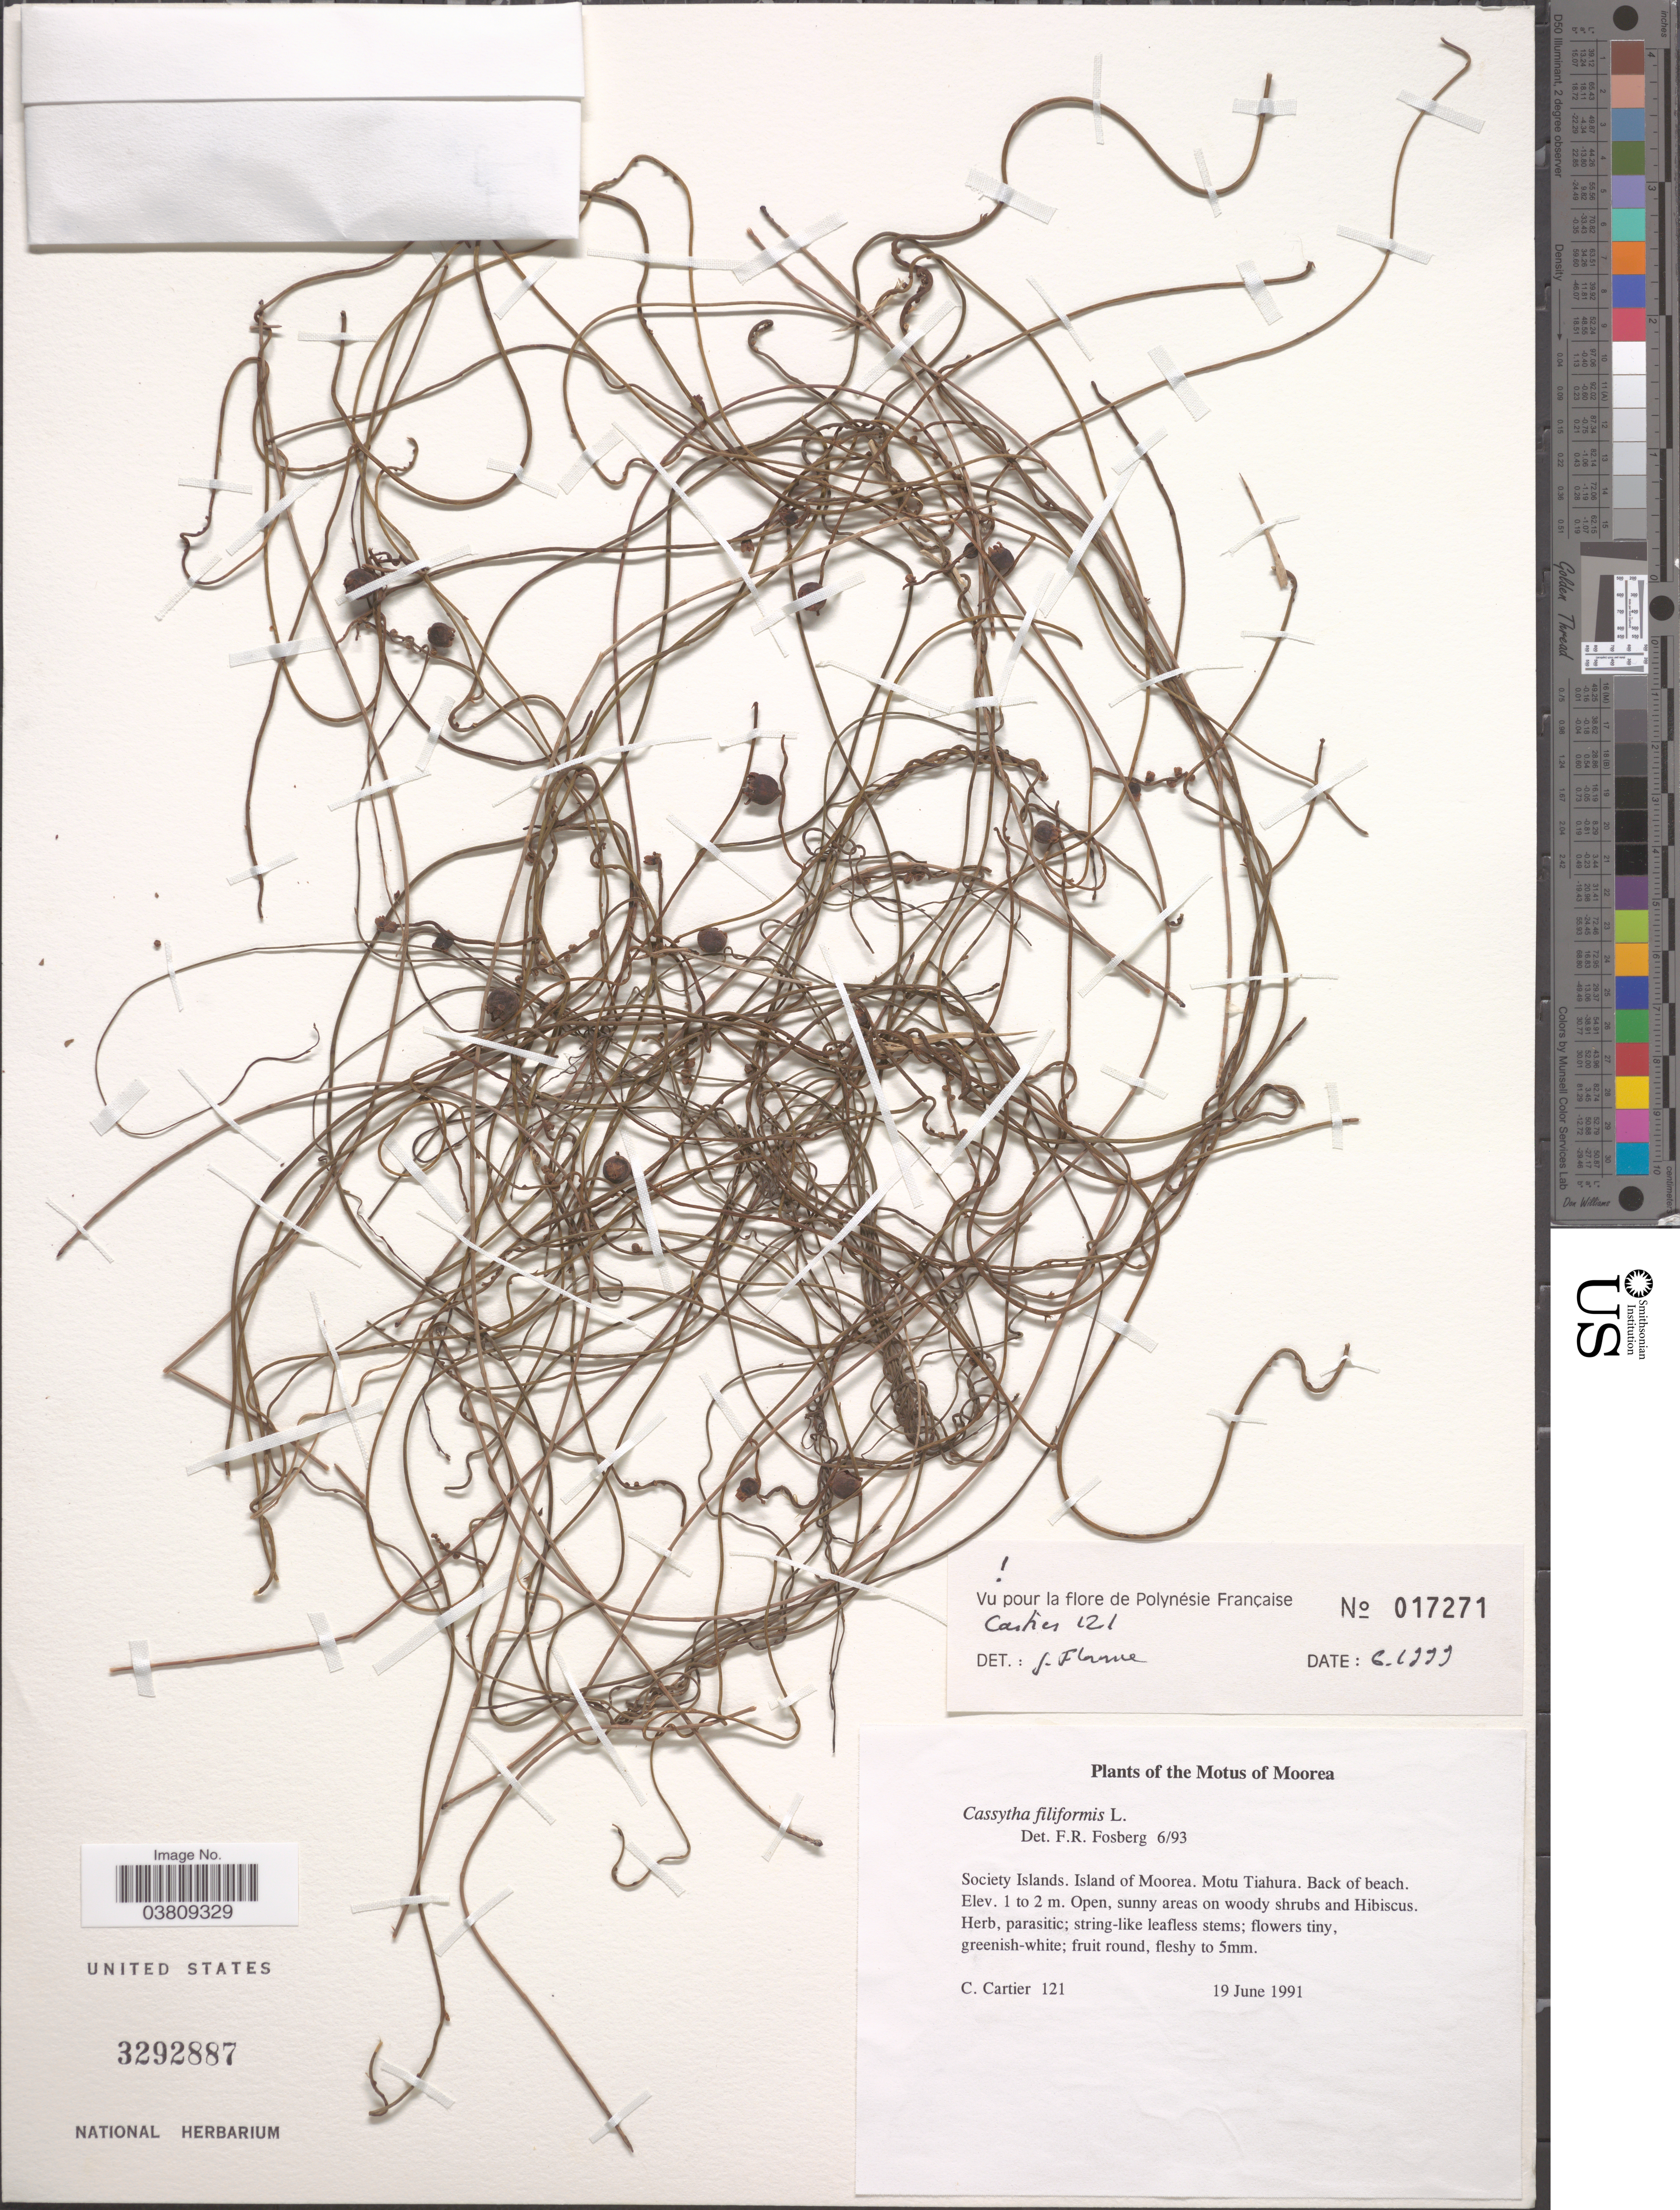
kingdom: Plantae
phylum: Tracheophyta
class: Magnoliopsida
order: Laurales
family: Lauraceae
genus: Cassytha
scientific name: Cassytha filiformis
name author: L.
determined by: Fosberg, F. R.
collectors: C. Cartier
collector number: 121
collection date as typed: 19 Jun 1991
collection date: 1991-06-19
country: French Polynesia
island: Moorea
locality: Back of beach, Tiahura [Society Is.]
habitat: Open, sunny areas on woody shrubs and Hibiscus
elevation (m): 1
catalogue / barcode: US 3292887